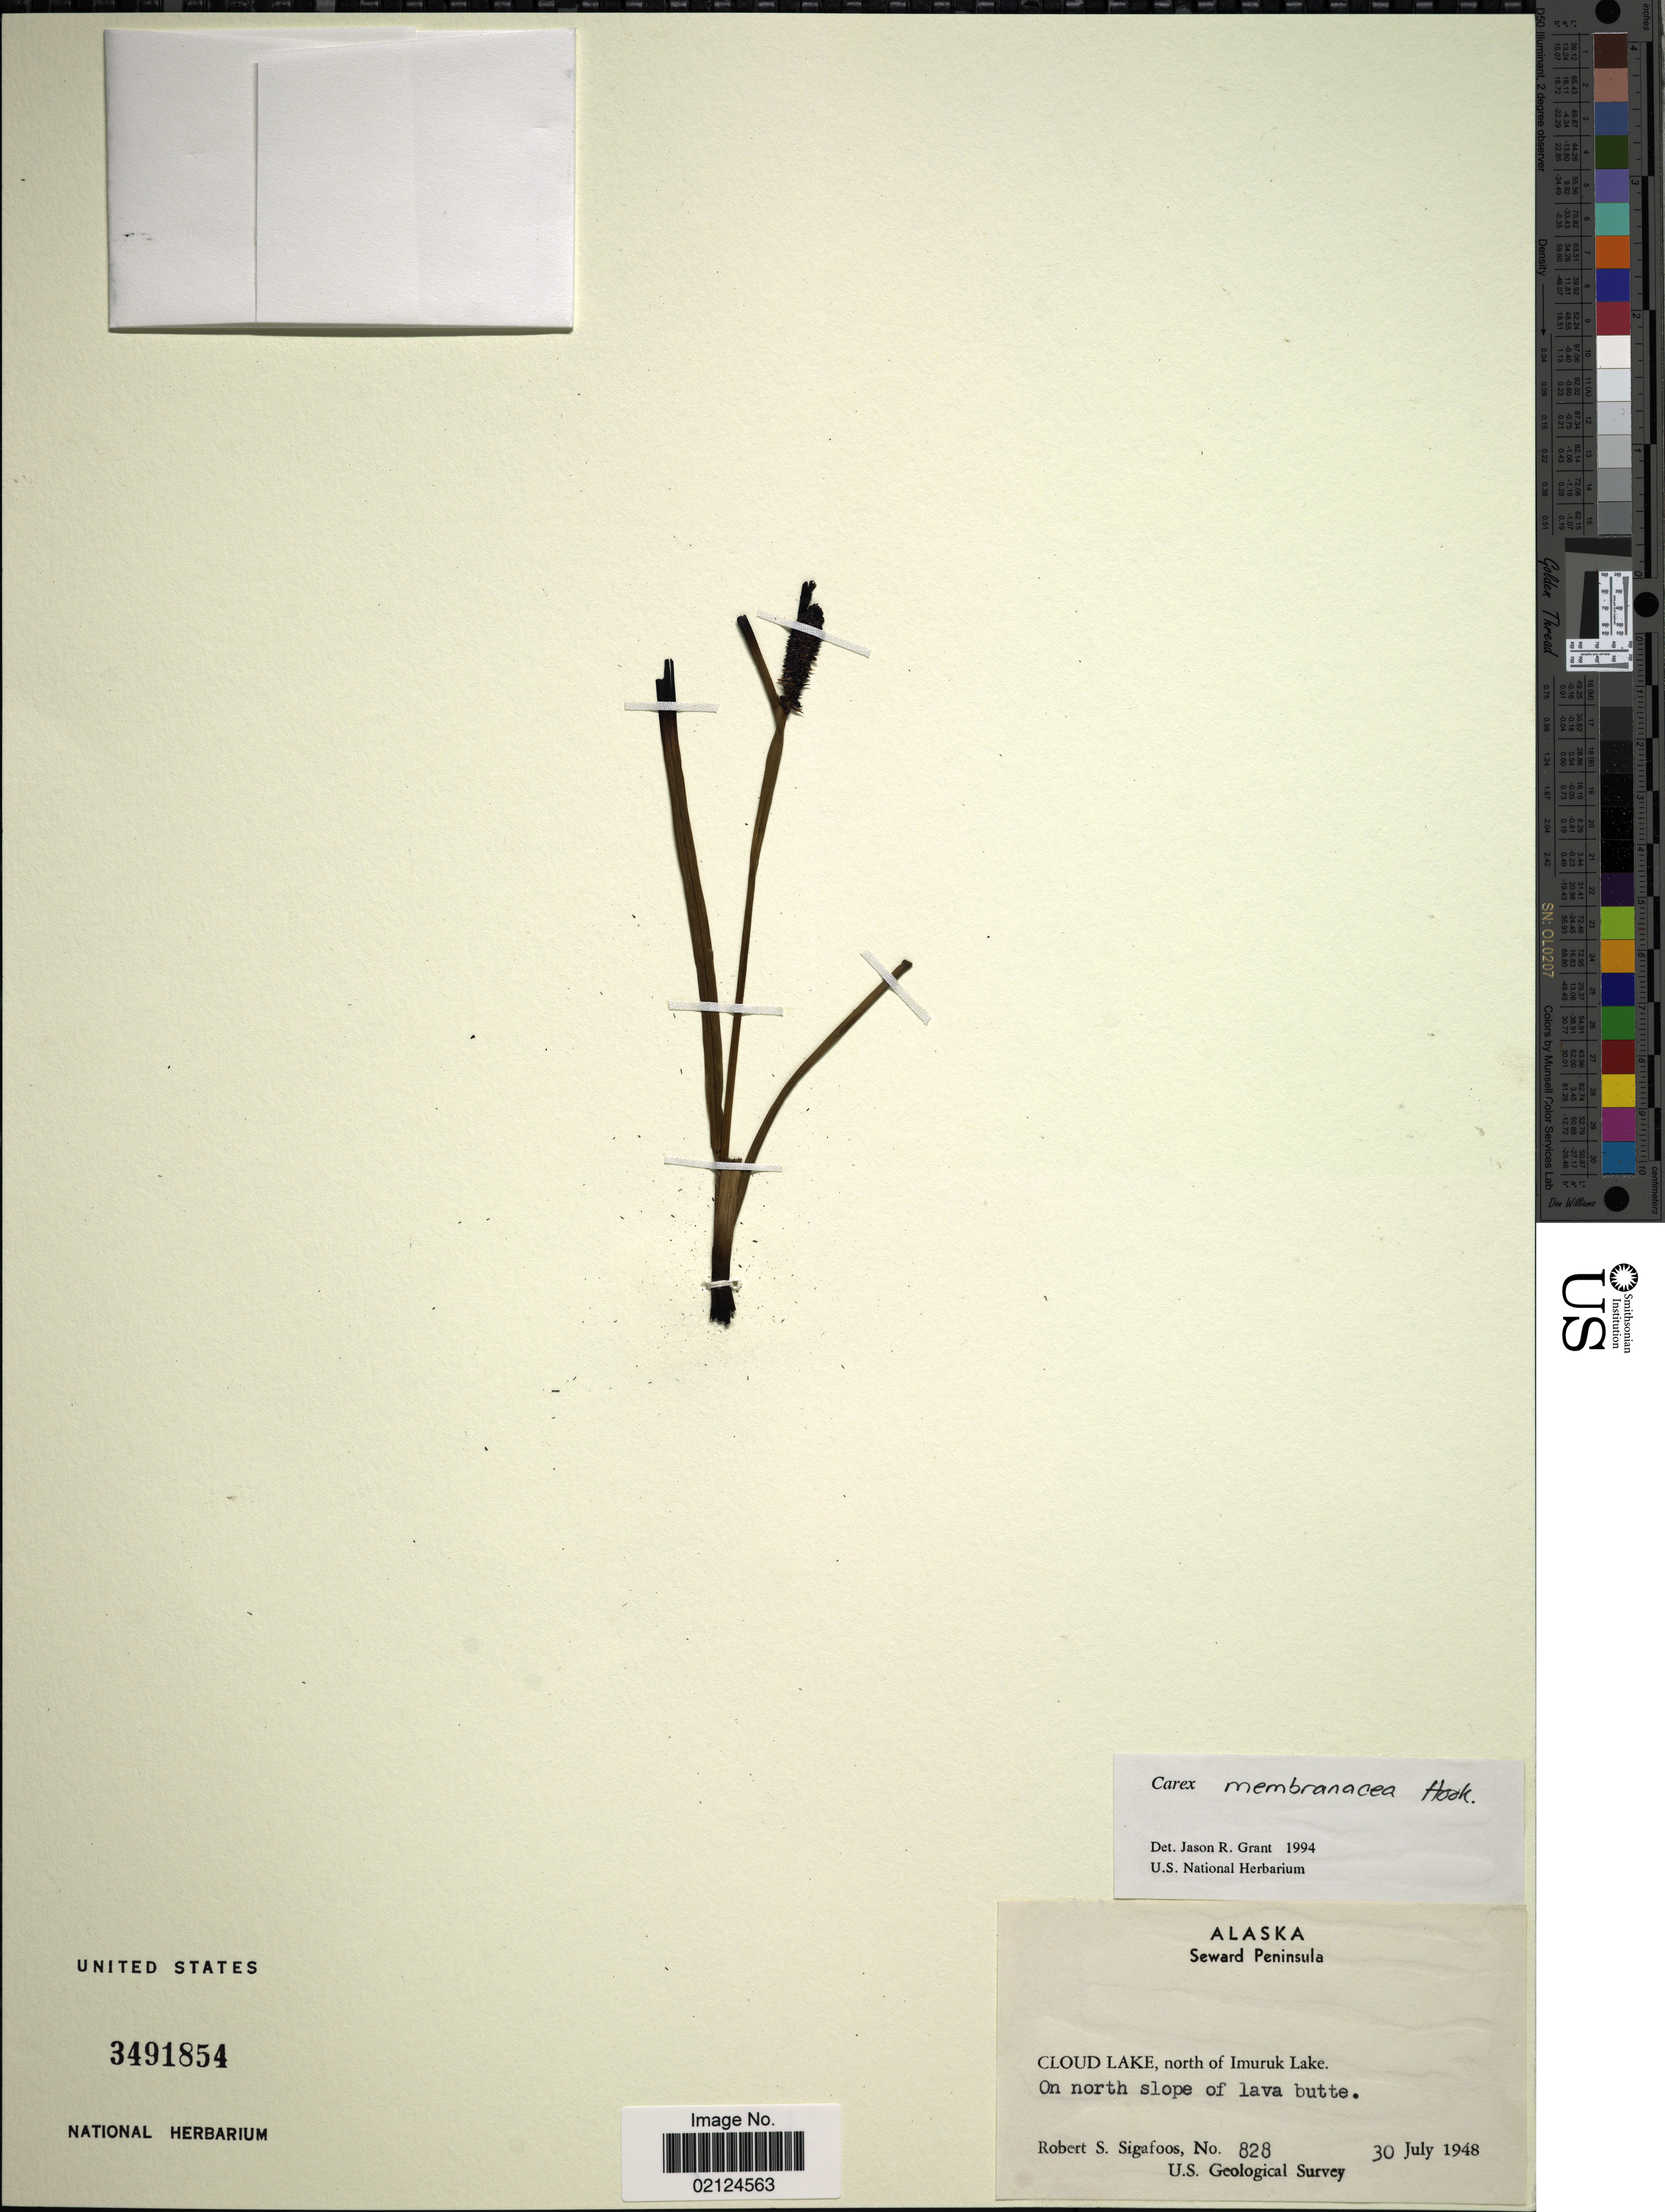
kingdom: Plantae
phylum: Tracheophyta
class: Liliopsida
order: Poales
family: Cyperaceae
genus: Carex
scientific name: Carex membranacea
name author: Hook.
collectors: R. Sigafoos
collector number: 828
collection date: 1948-07-30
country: United States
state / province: Alaska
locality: Seward Peninsula, Cloud Lake, north of Imuruk Lake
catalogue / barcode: US 3491854